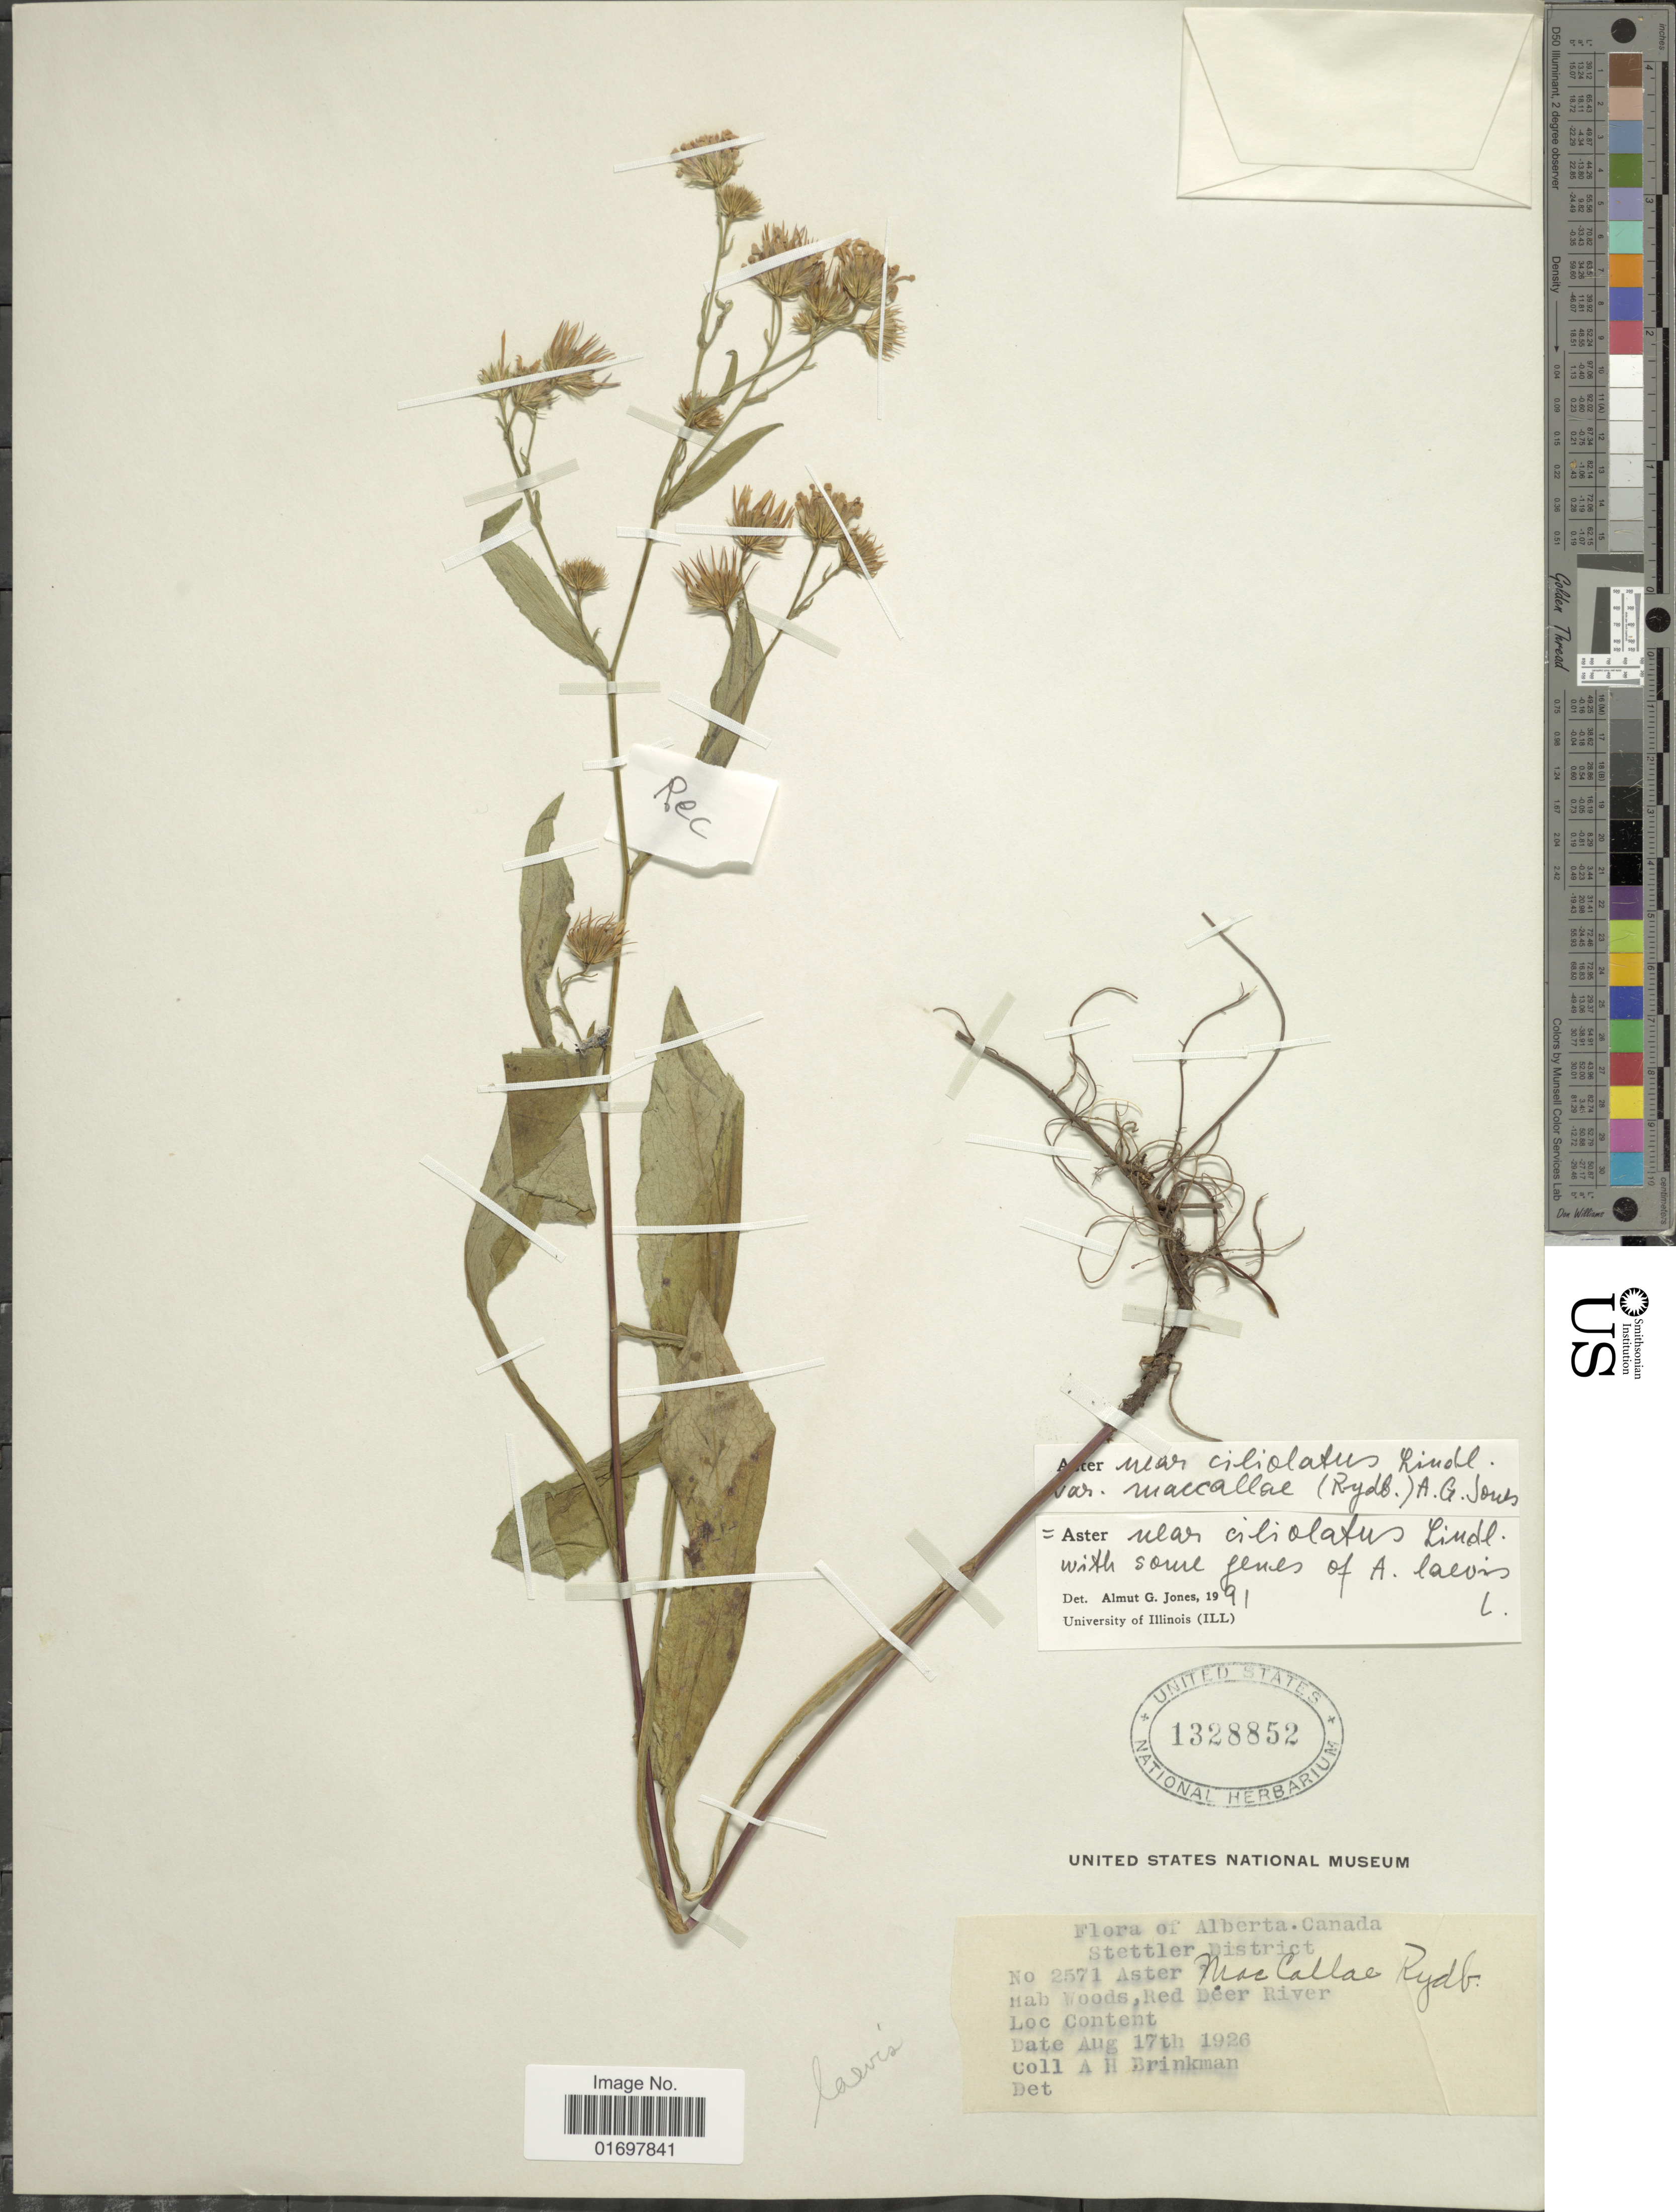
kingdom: Plantae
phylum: Tracheophyta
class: Magnoliopsida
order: Asterales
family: Asteraceae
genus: Symphyotrichum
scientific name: Symphyotrichum ciliolatum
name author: (Lindl.) Á. Löve & D. Löve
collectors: A. Brinkman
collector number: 2571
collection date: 1926-08-17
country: Canada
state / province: Alberta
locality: Alberta, Canada, Stettler District. Red Deer River. Content.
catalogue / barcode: US 1328852